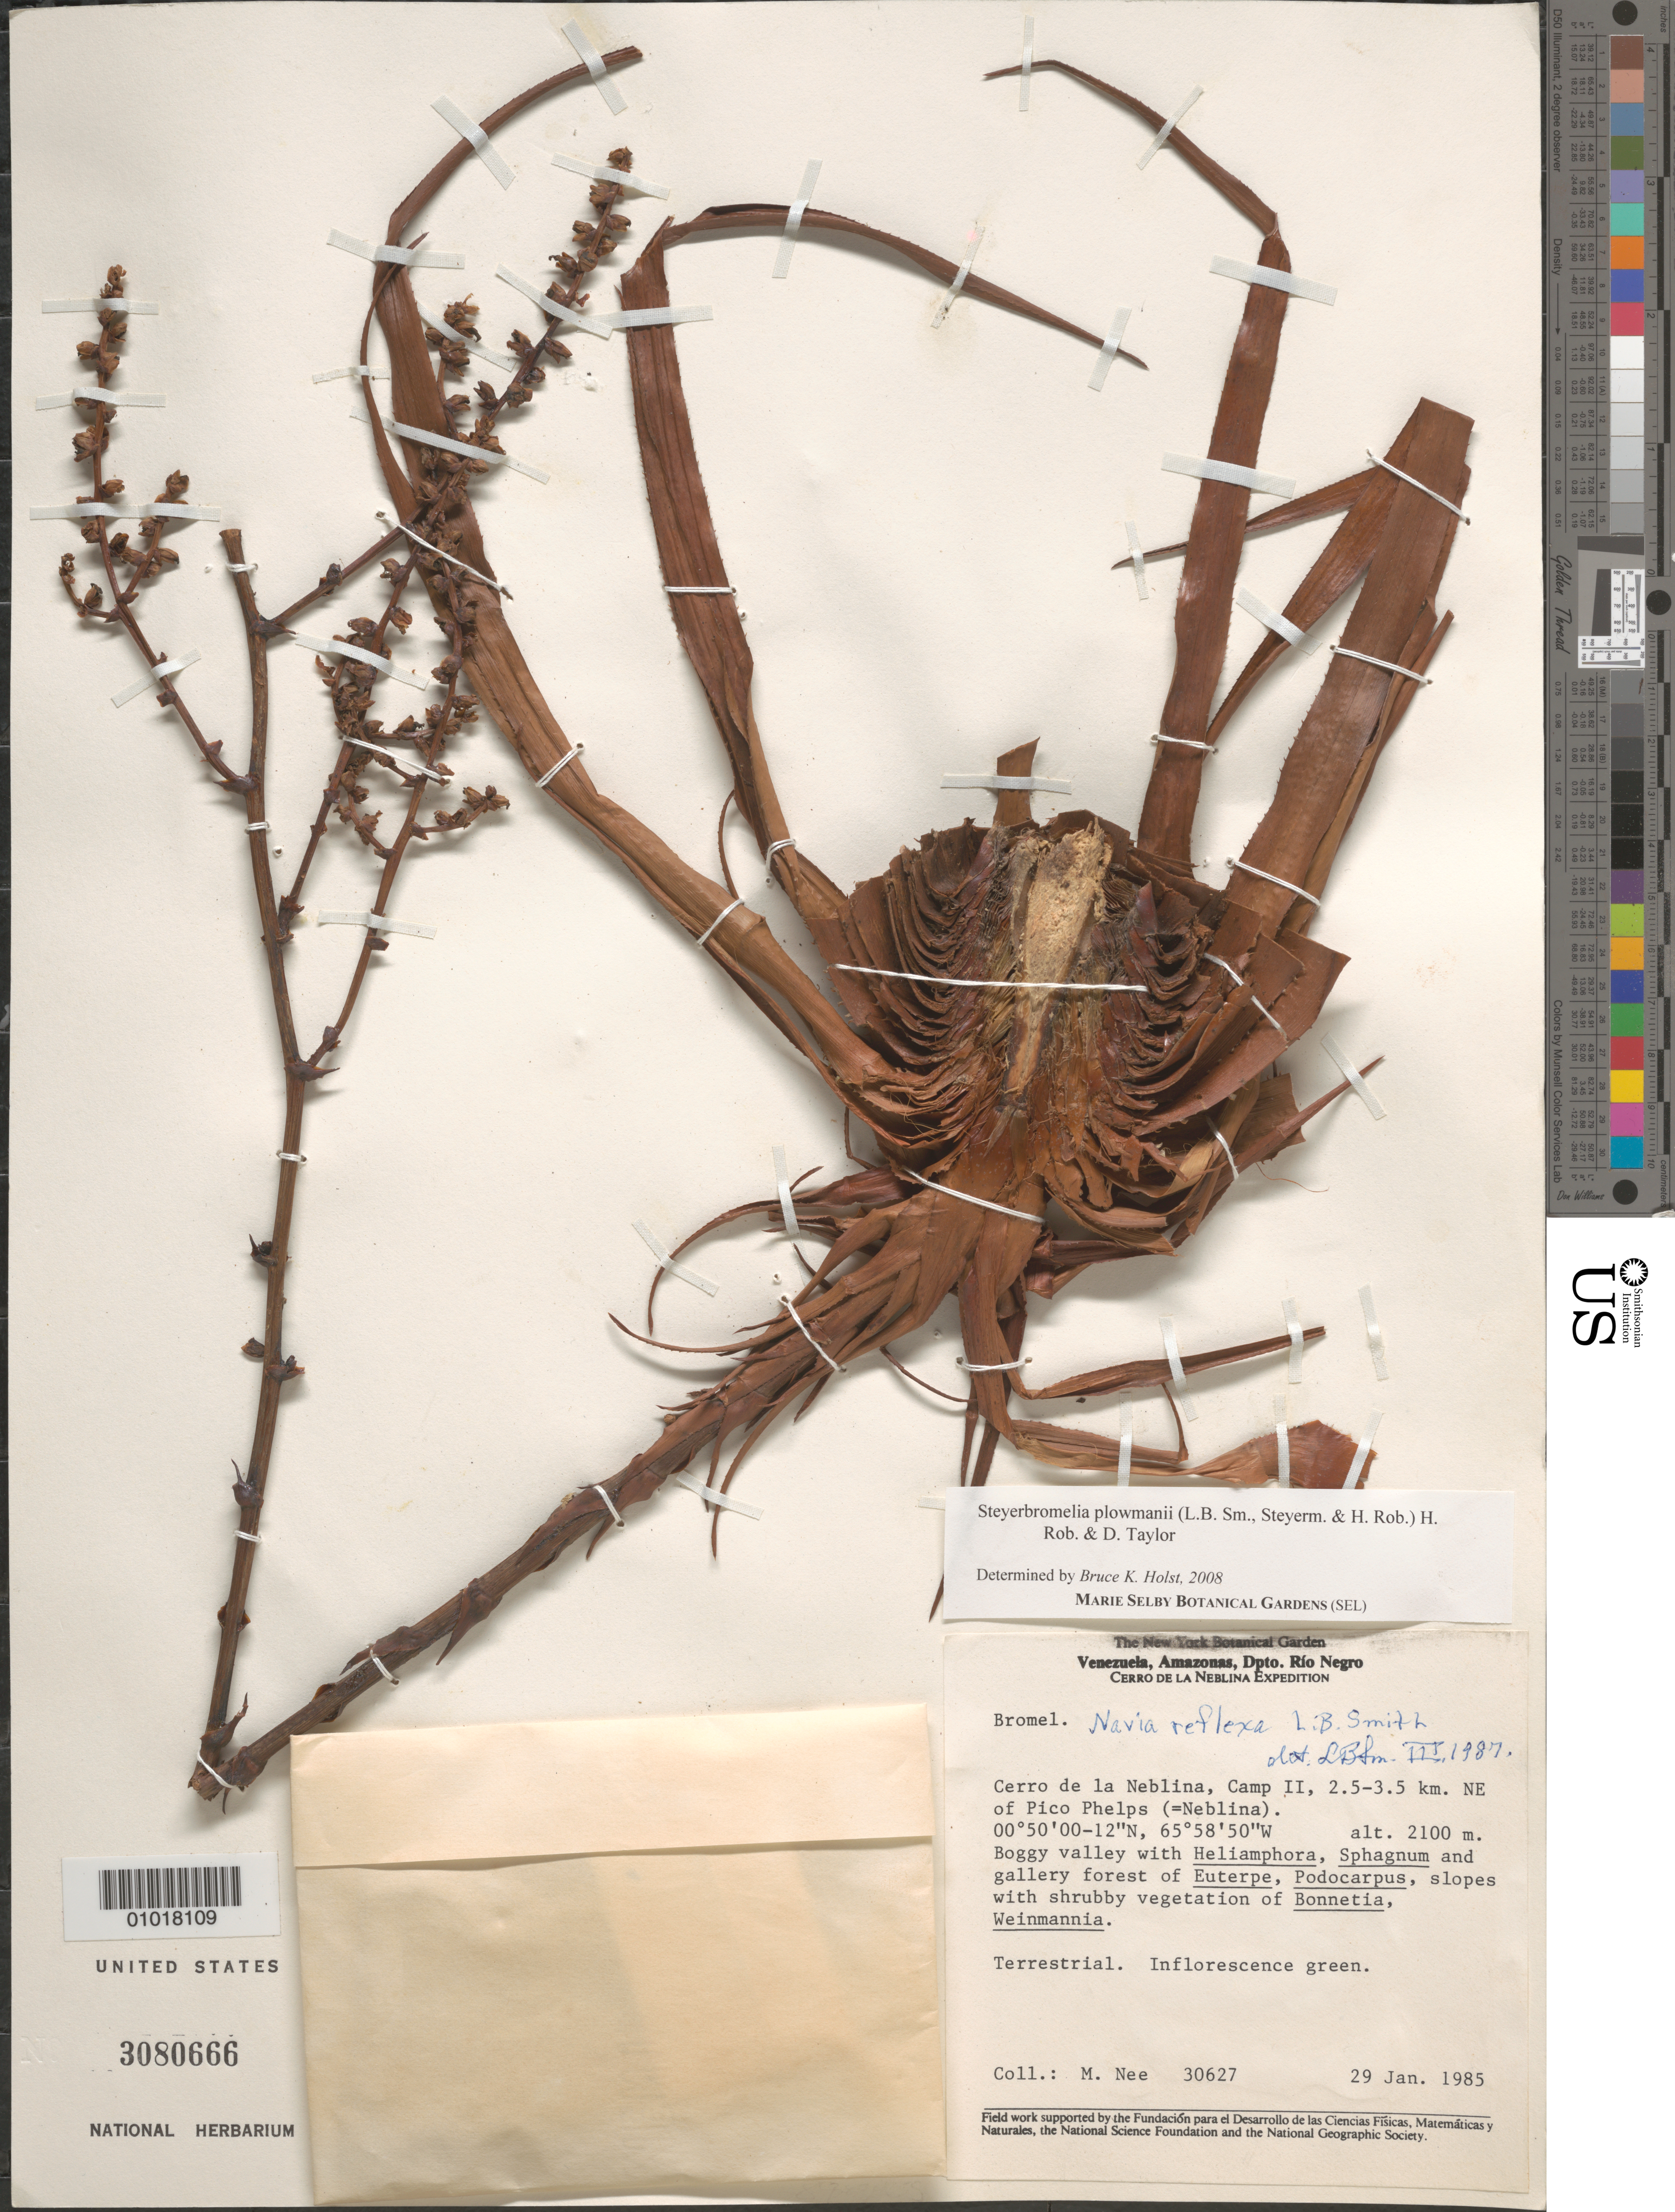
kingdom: Plantae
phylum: Tracheophyta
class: Liliopsida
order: Poales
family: Bromeliaceae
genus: Steyerbromelia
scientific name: Steyerbromelia plowmanii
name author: (L.B. Sm. et al.) H. Rob. & D.C. Taylor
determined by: Holst, Bruce K.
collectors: M. Nee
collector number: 30627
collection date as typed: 29-Jan-85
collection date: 1985-01-29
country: Venezuela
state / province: Amazonas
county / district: Río Negro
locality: Cerro de la Neblina, Camp II, 2.5-3.5 km NE Pico Phelps (=Neblina)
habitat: Boggy valley with Heliamphora, Sphagnum and gallery forest of Euterpe, Podocarpus, slopes with shrubby vegetation of Bonnetia, Weinmannia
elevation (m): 2100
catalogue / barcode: US 3080666